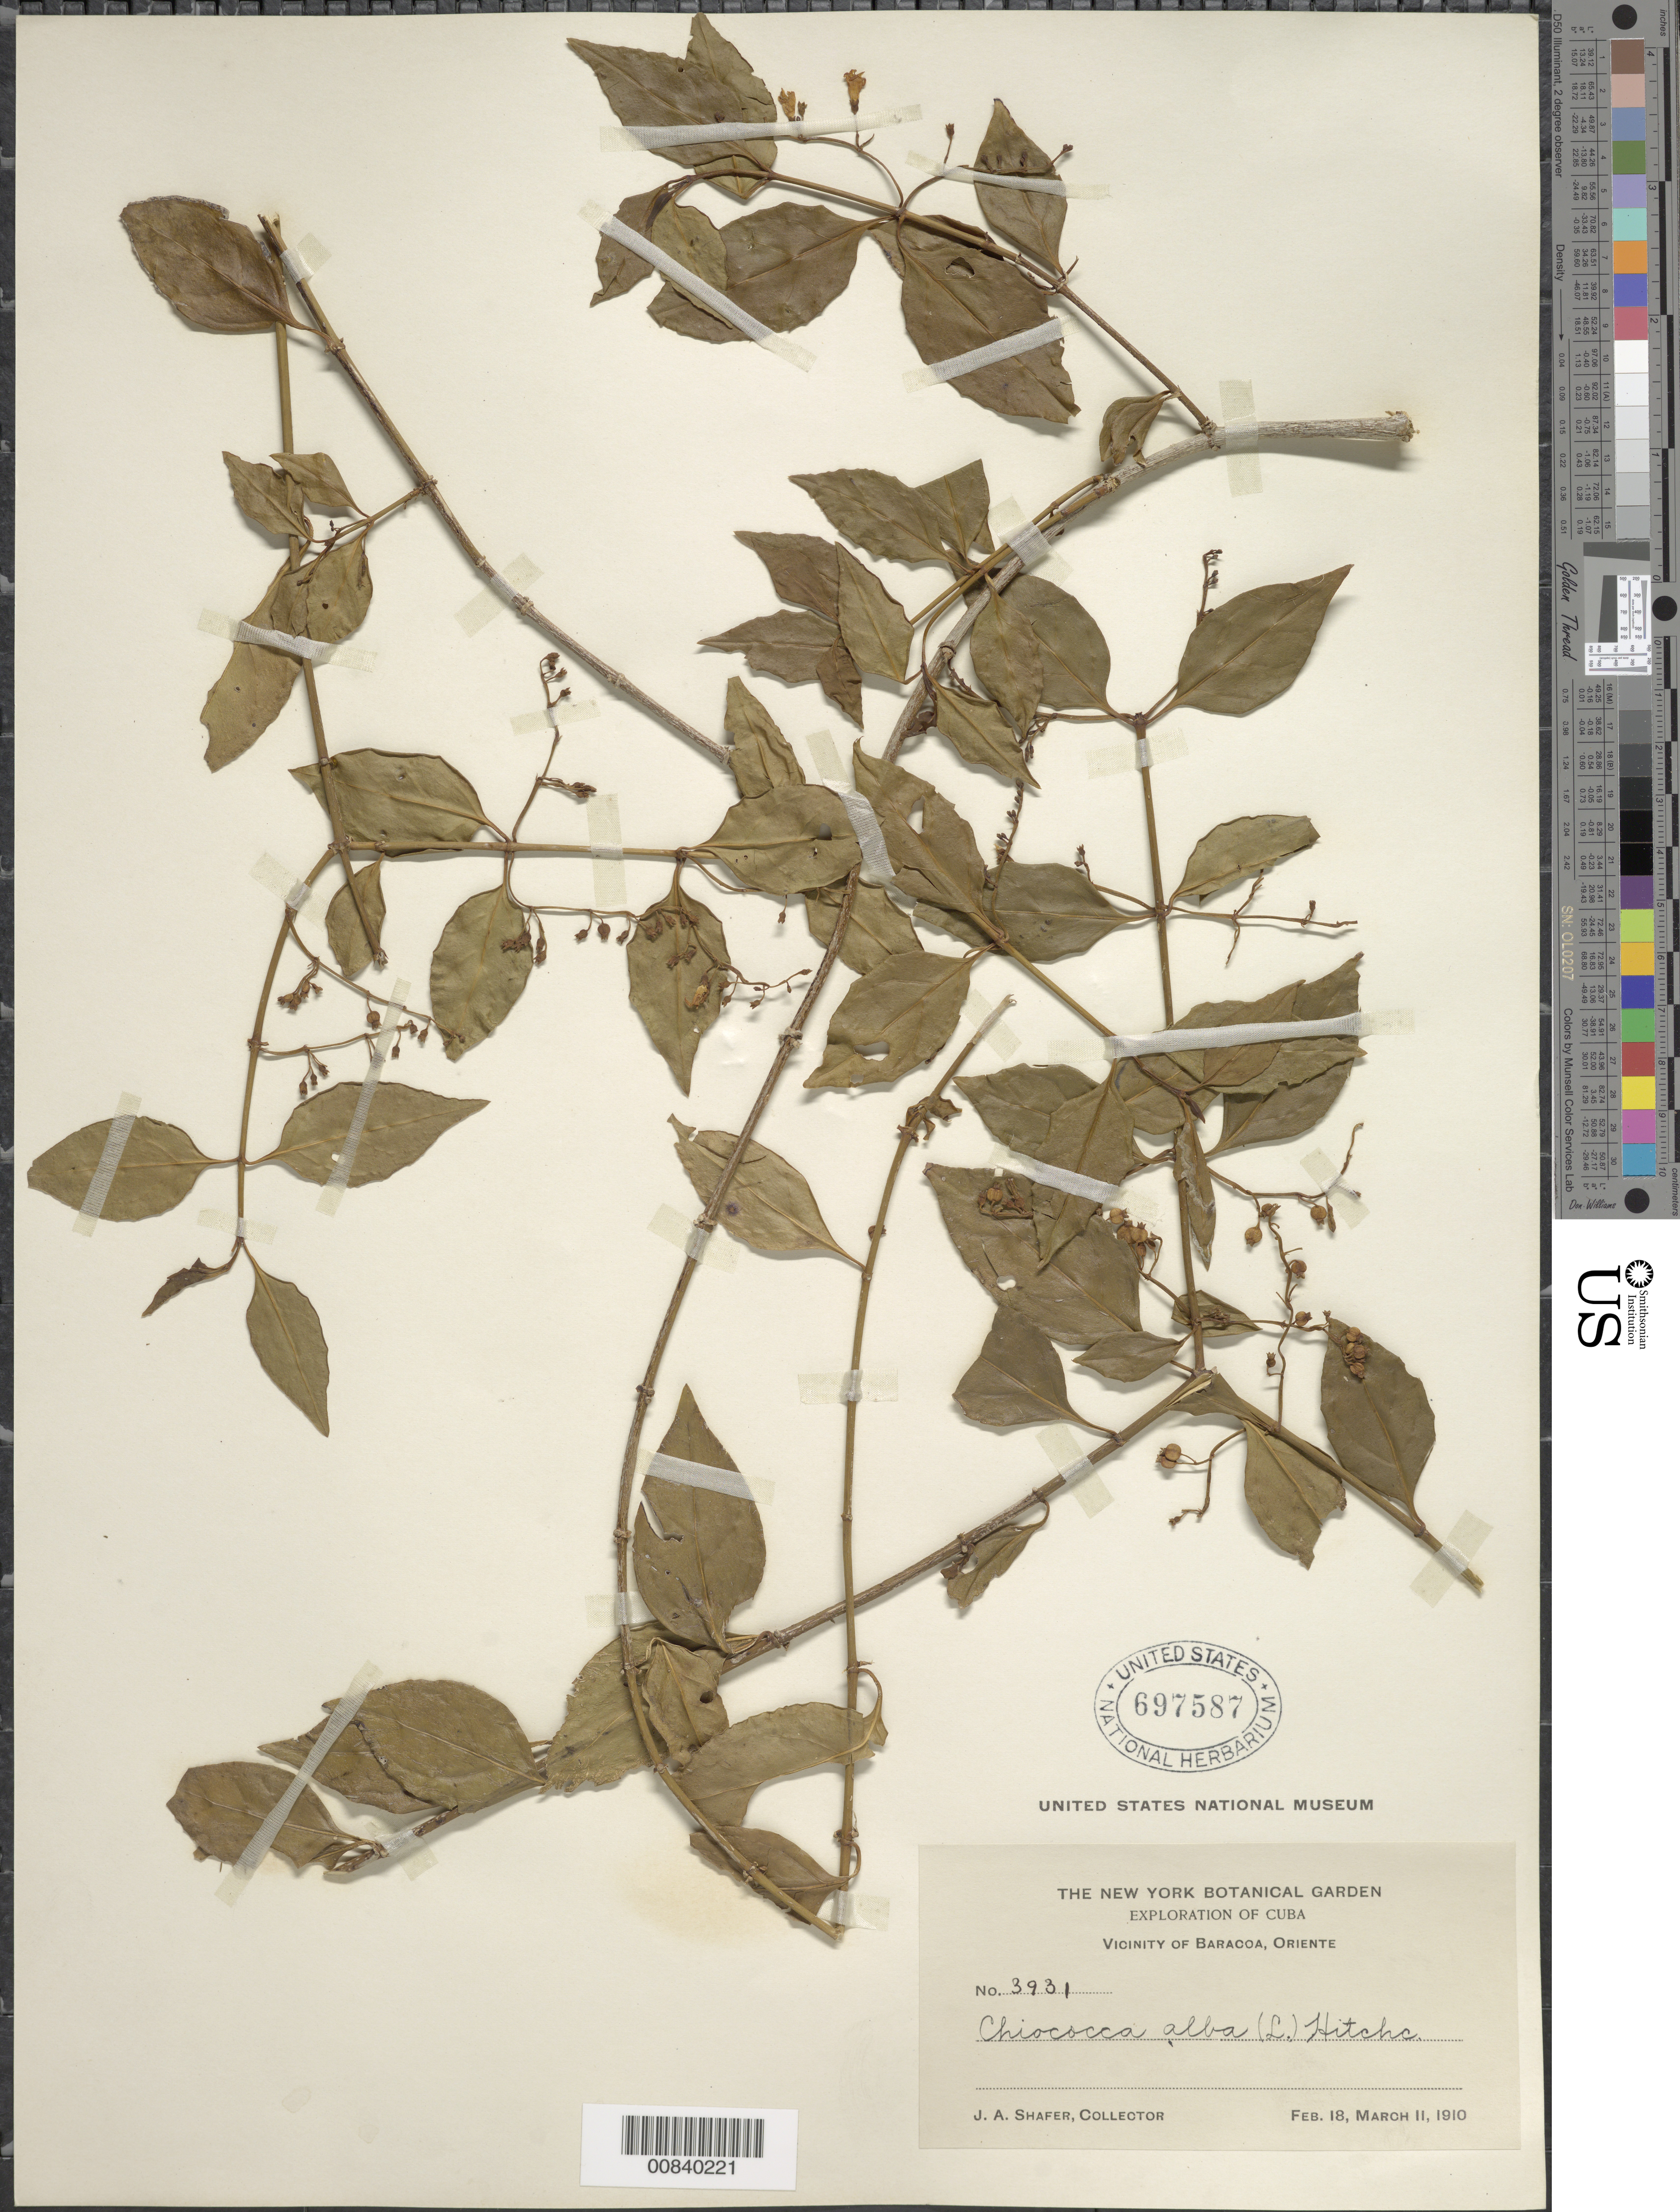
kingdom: Plantae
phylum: Tracheophyta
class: Magnoliopsida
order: Gentianales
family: Rubiaceae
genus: Chiococca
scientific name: Chiococca alba subsp. alba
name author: (L.) Hitchc.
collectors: J. A. Shafer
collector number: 3931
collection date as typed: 18 Feb 1910 to 11 Mar 1910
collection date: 1910-02-18/1910-03-11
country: Cuba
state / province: Oriente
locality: Vicinity of Baracoa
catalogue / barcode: US 697587